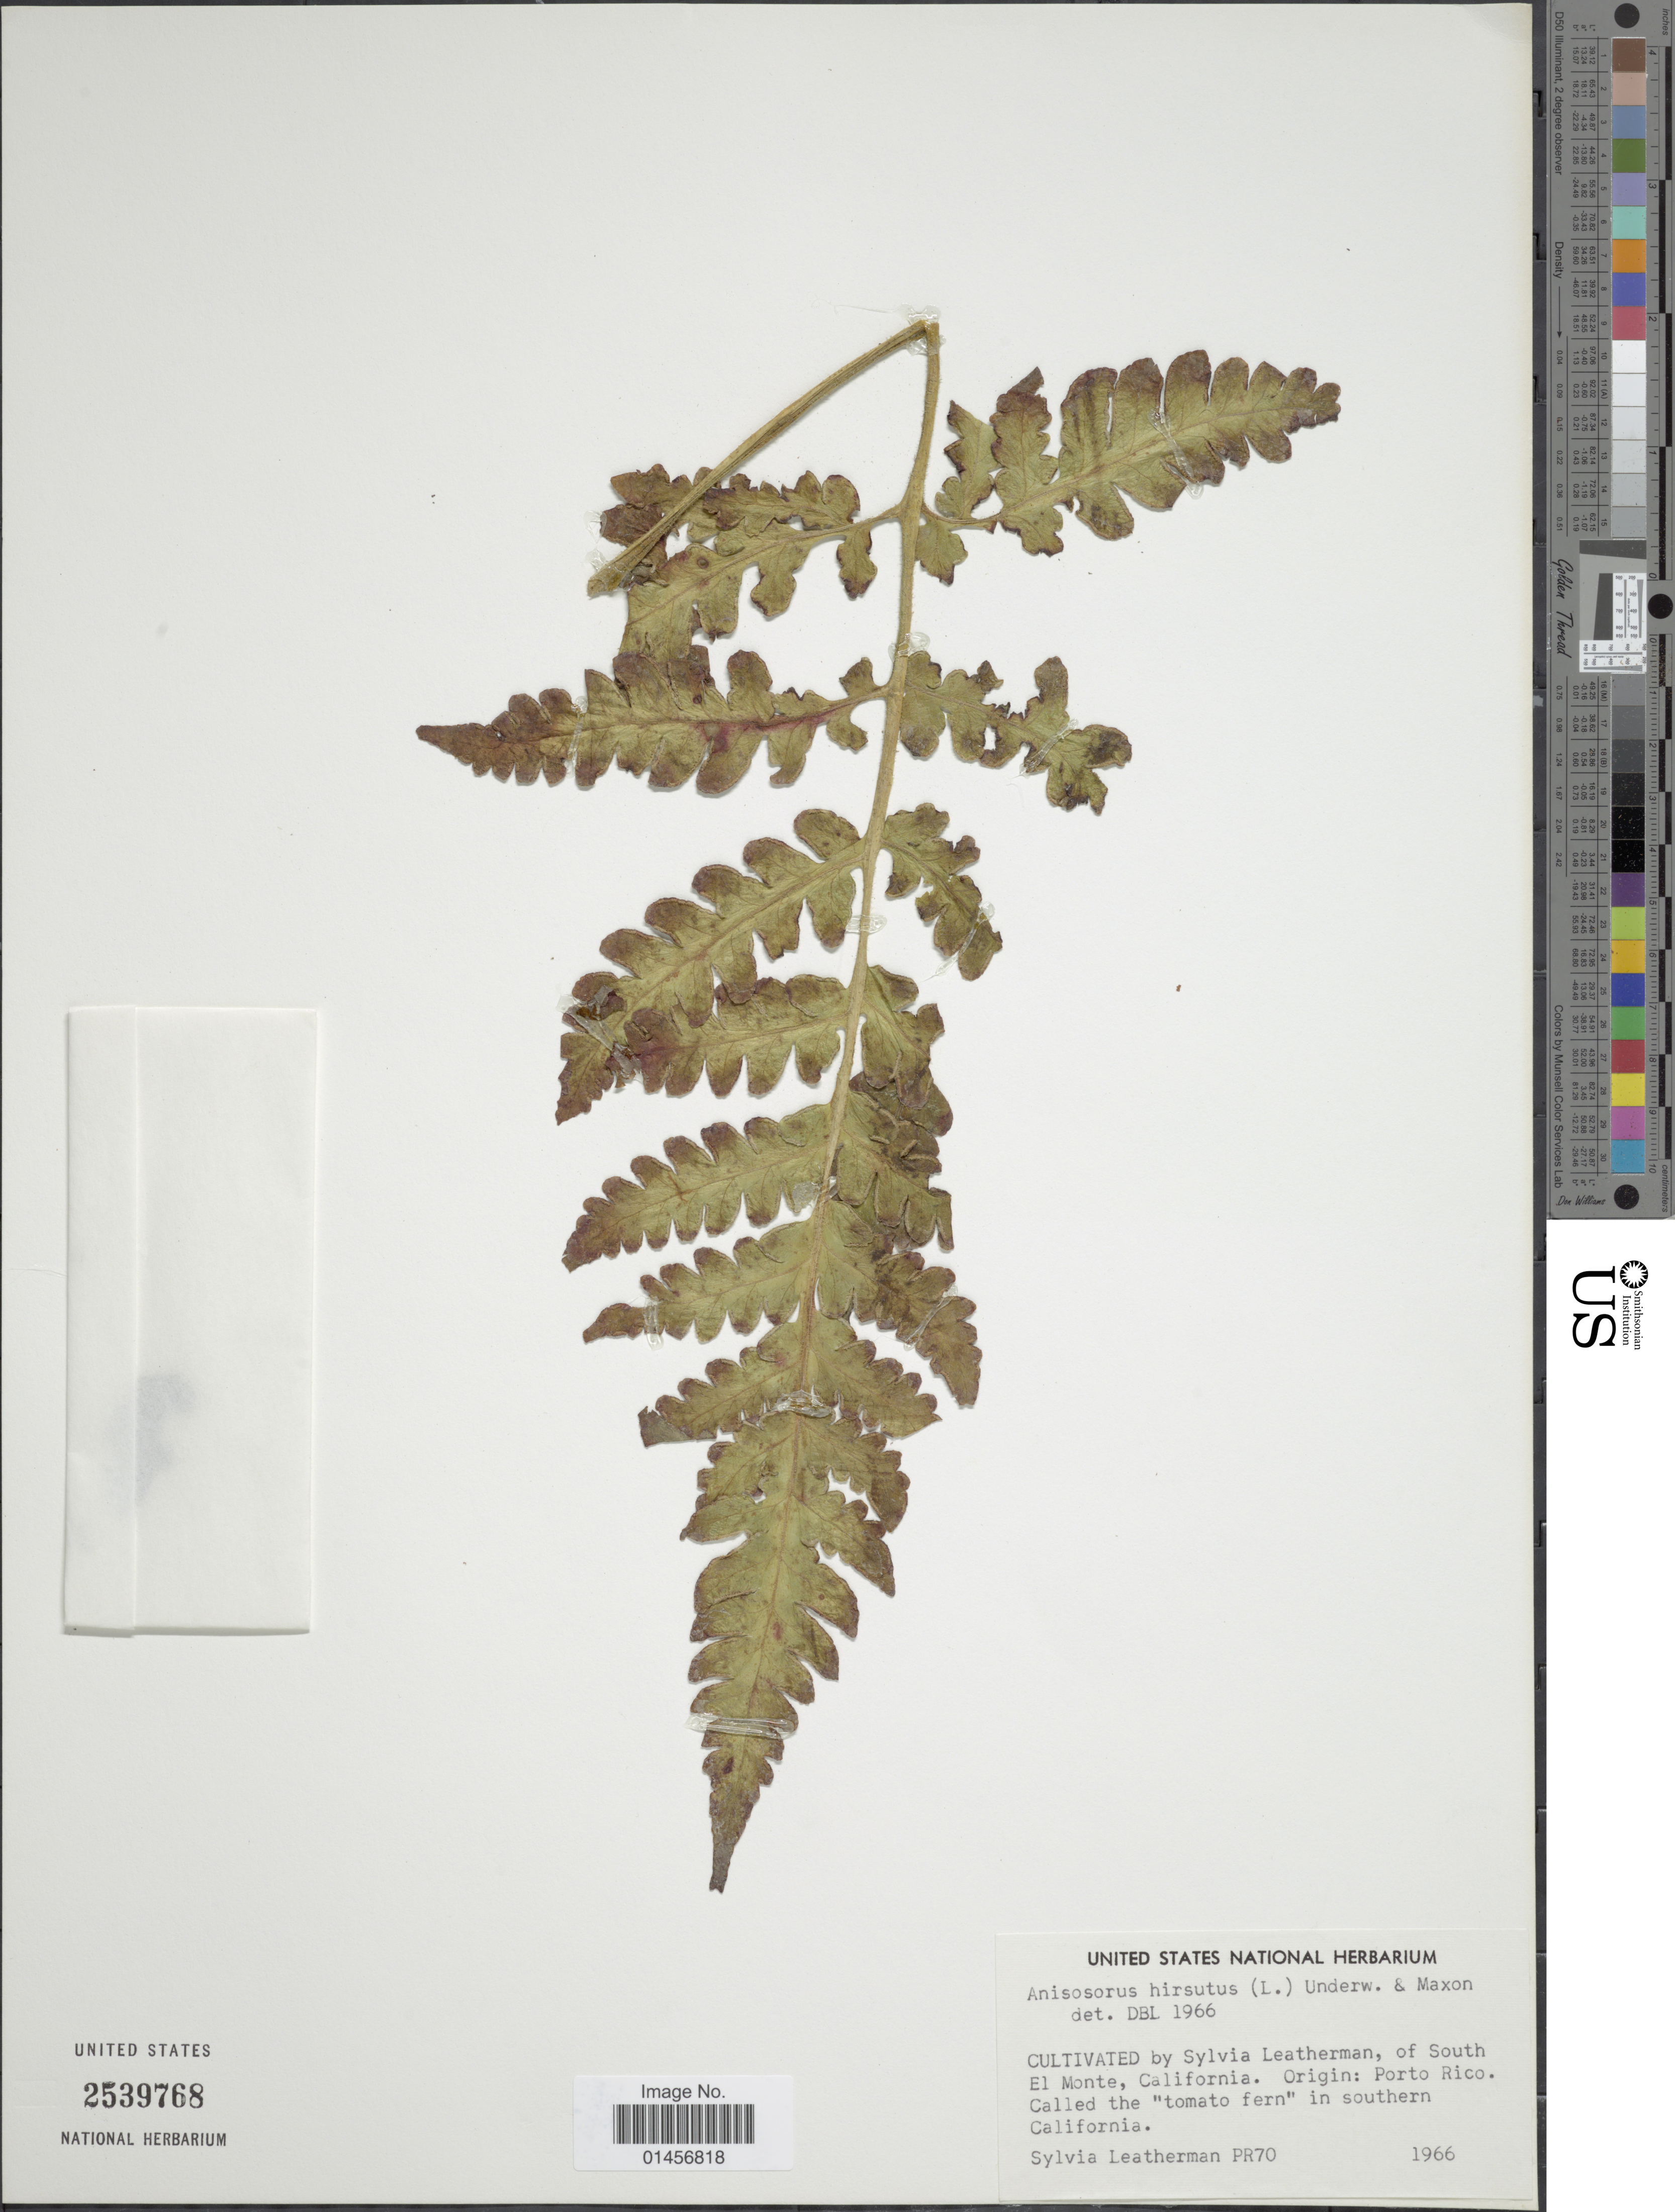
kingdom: Plantae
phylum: Tracheophyta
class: Polypodiopsida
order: Polypodiales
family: Lonchitidaceae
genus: Lonchitis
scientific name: Lonchitis hirsuta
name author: L.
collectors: S. Leatherman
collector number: PR 70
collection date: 1966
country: United States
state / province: California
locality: South El Monte, California,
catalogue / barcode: US 2539768